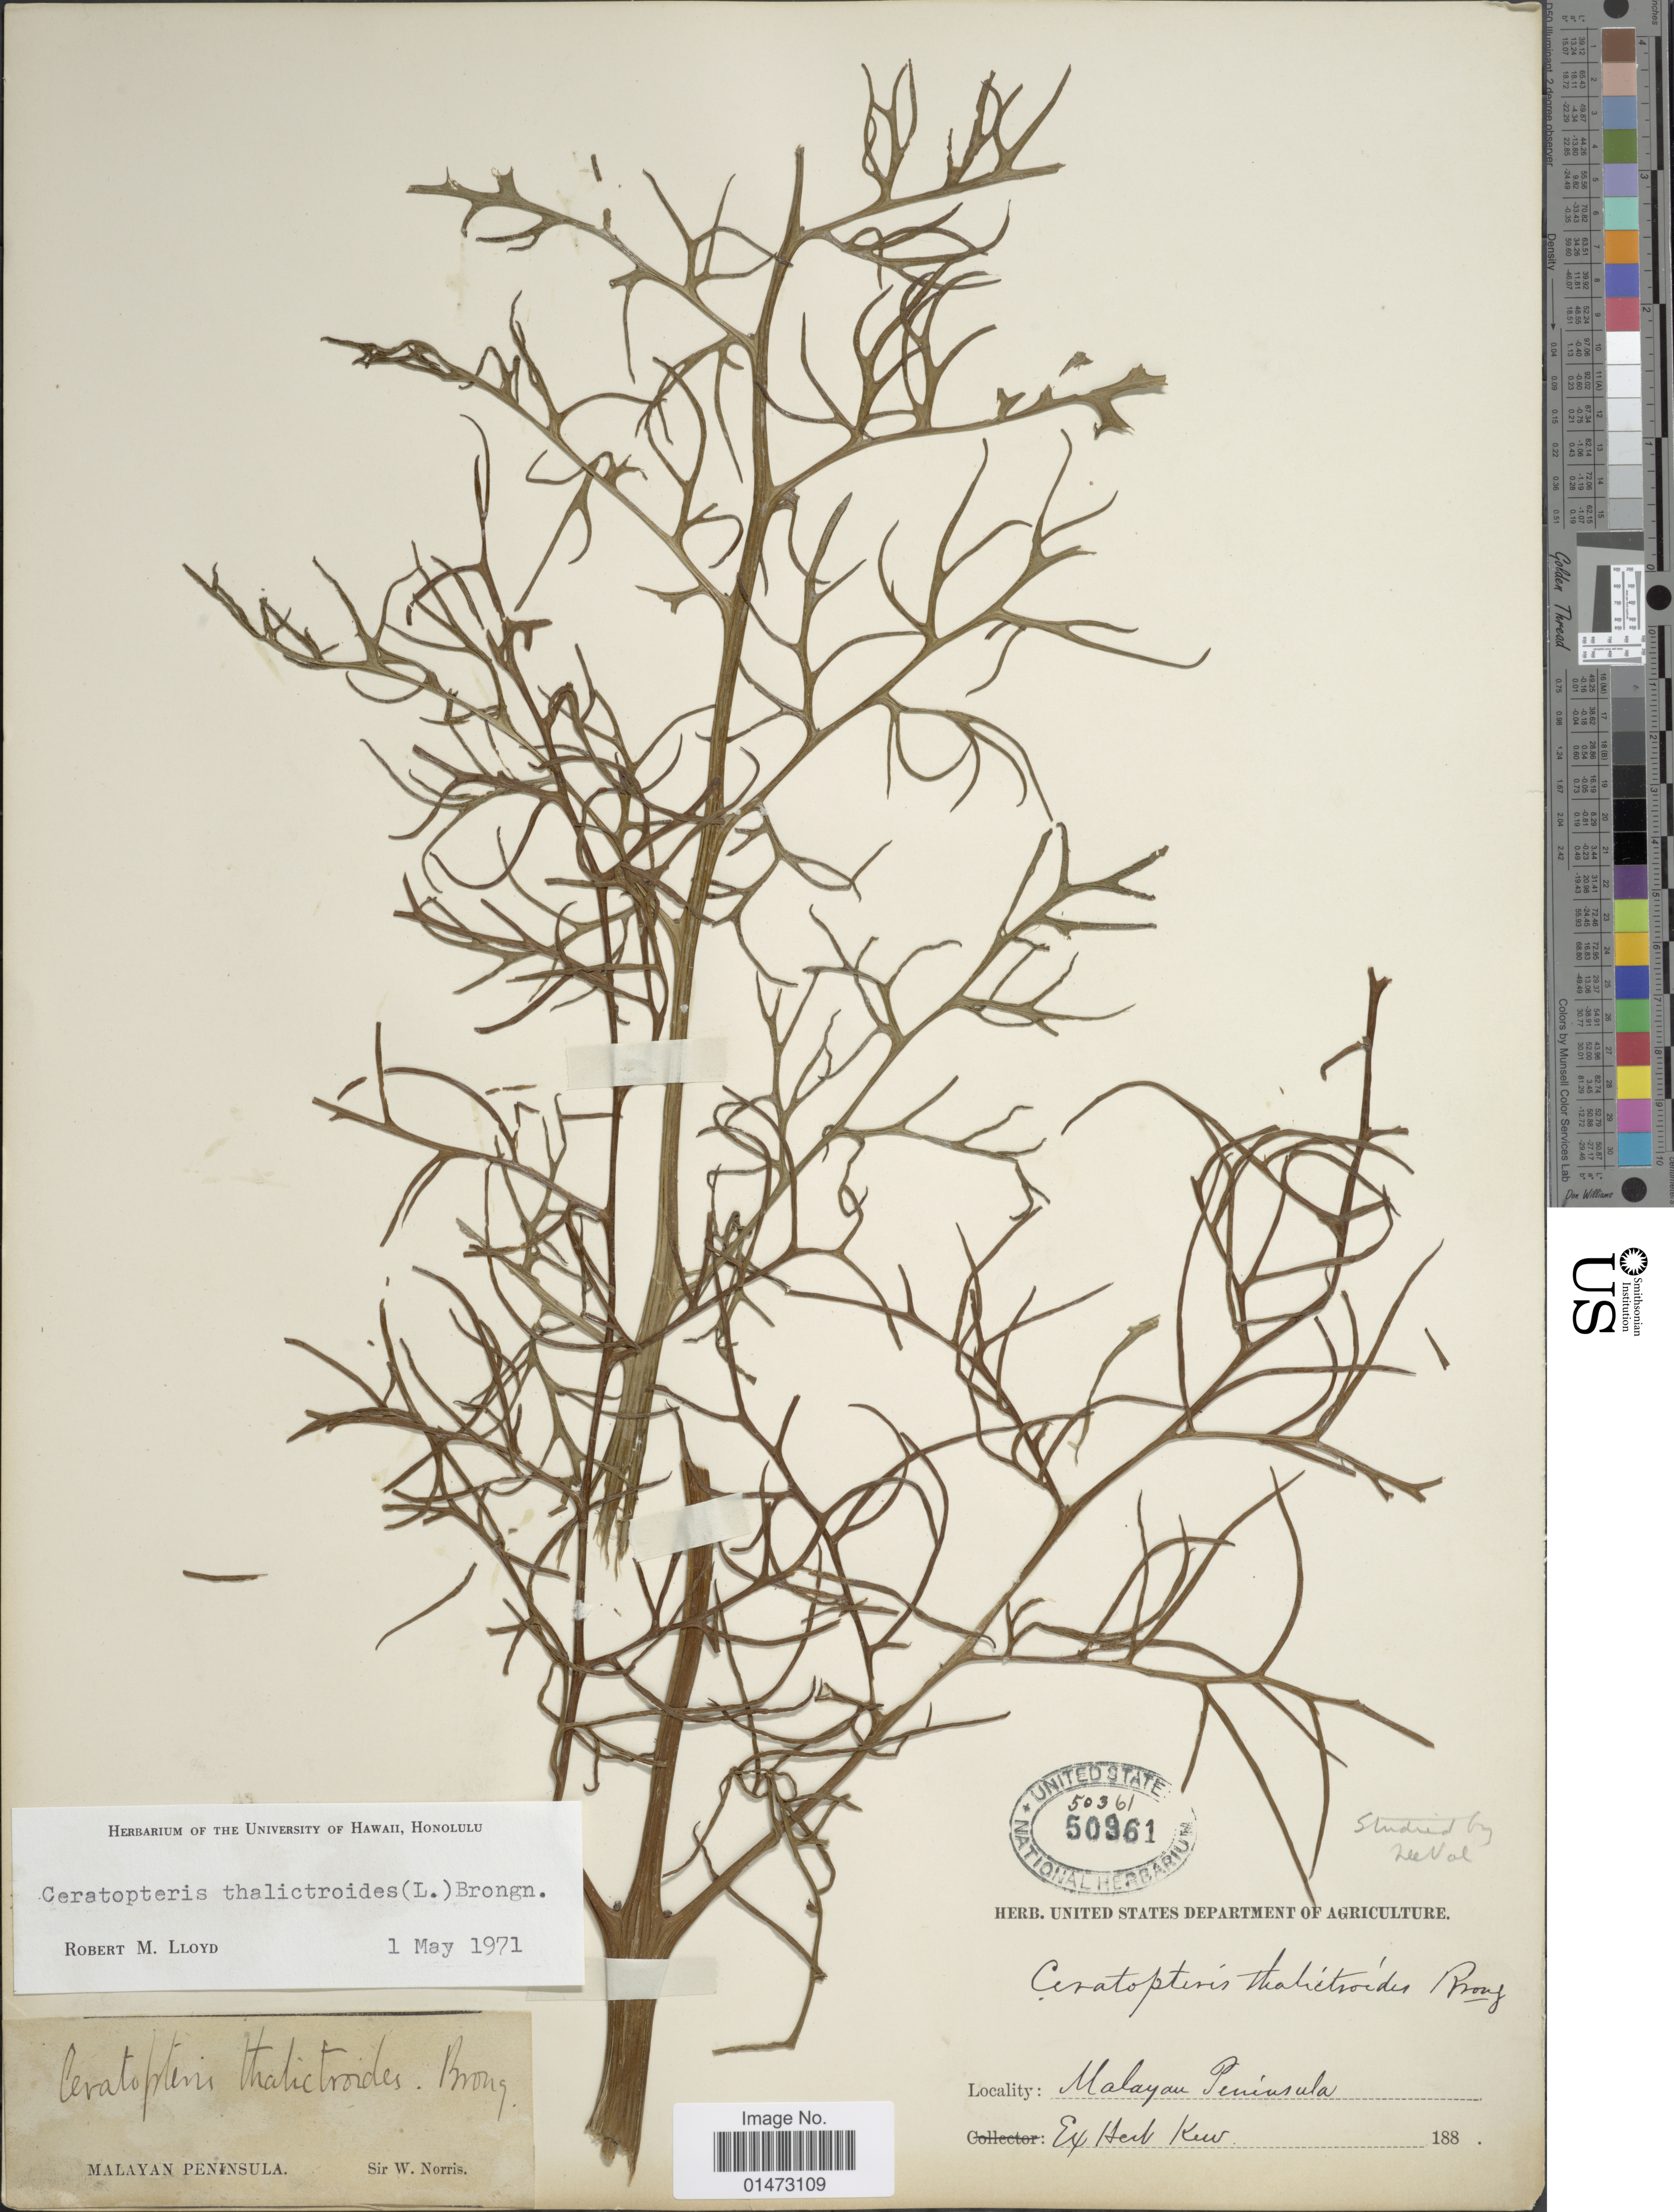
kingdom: Plantae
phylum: Tracheophyta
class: Polypodiopsida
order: Polypodiales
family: Pteridaceae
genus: Ceratopteris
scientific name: Ceratopteris thalictroides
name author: (L.) Brongn.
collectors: W. Norris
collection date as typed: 188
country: Malaysia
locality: Malayan Peninsula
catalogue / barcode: US 50361